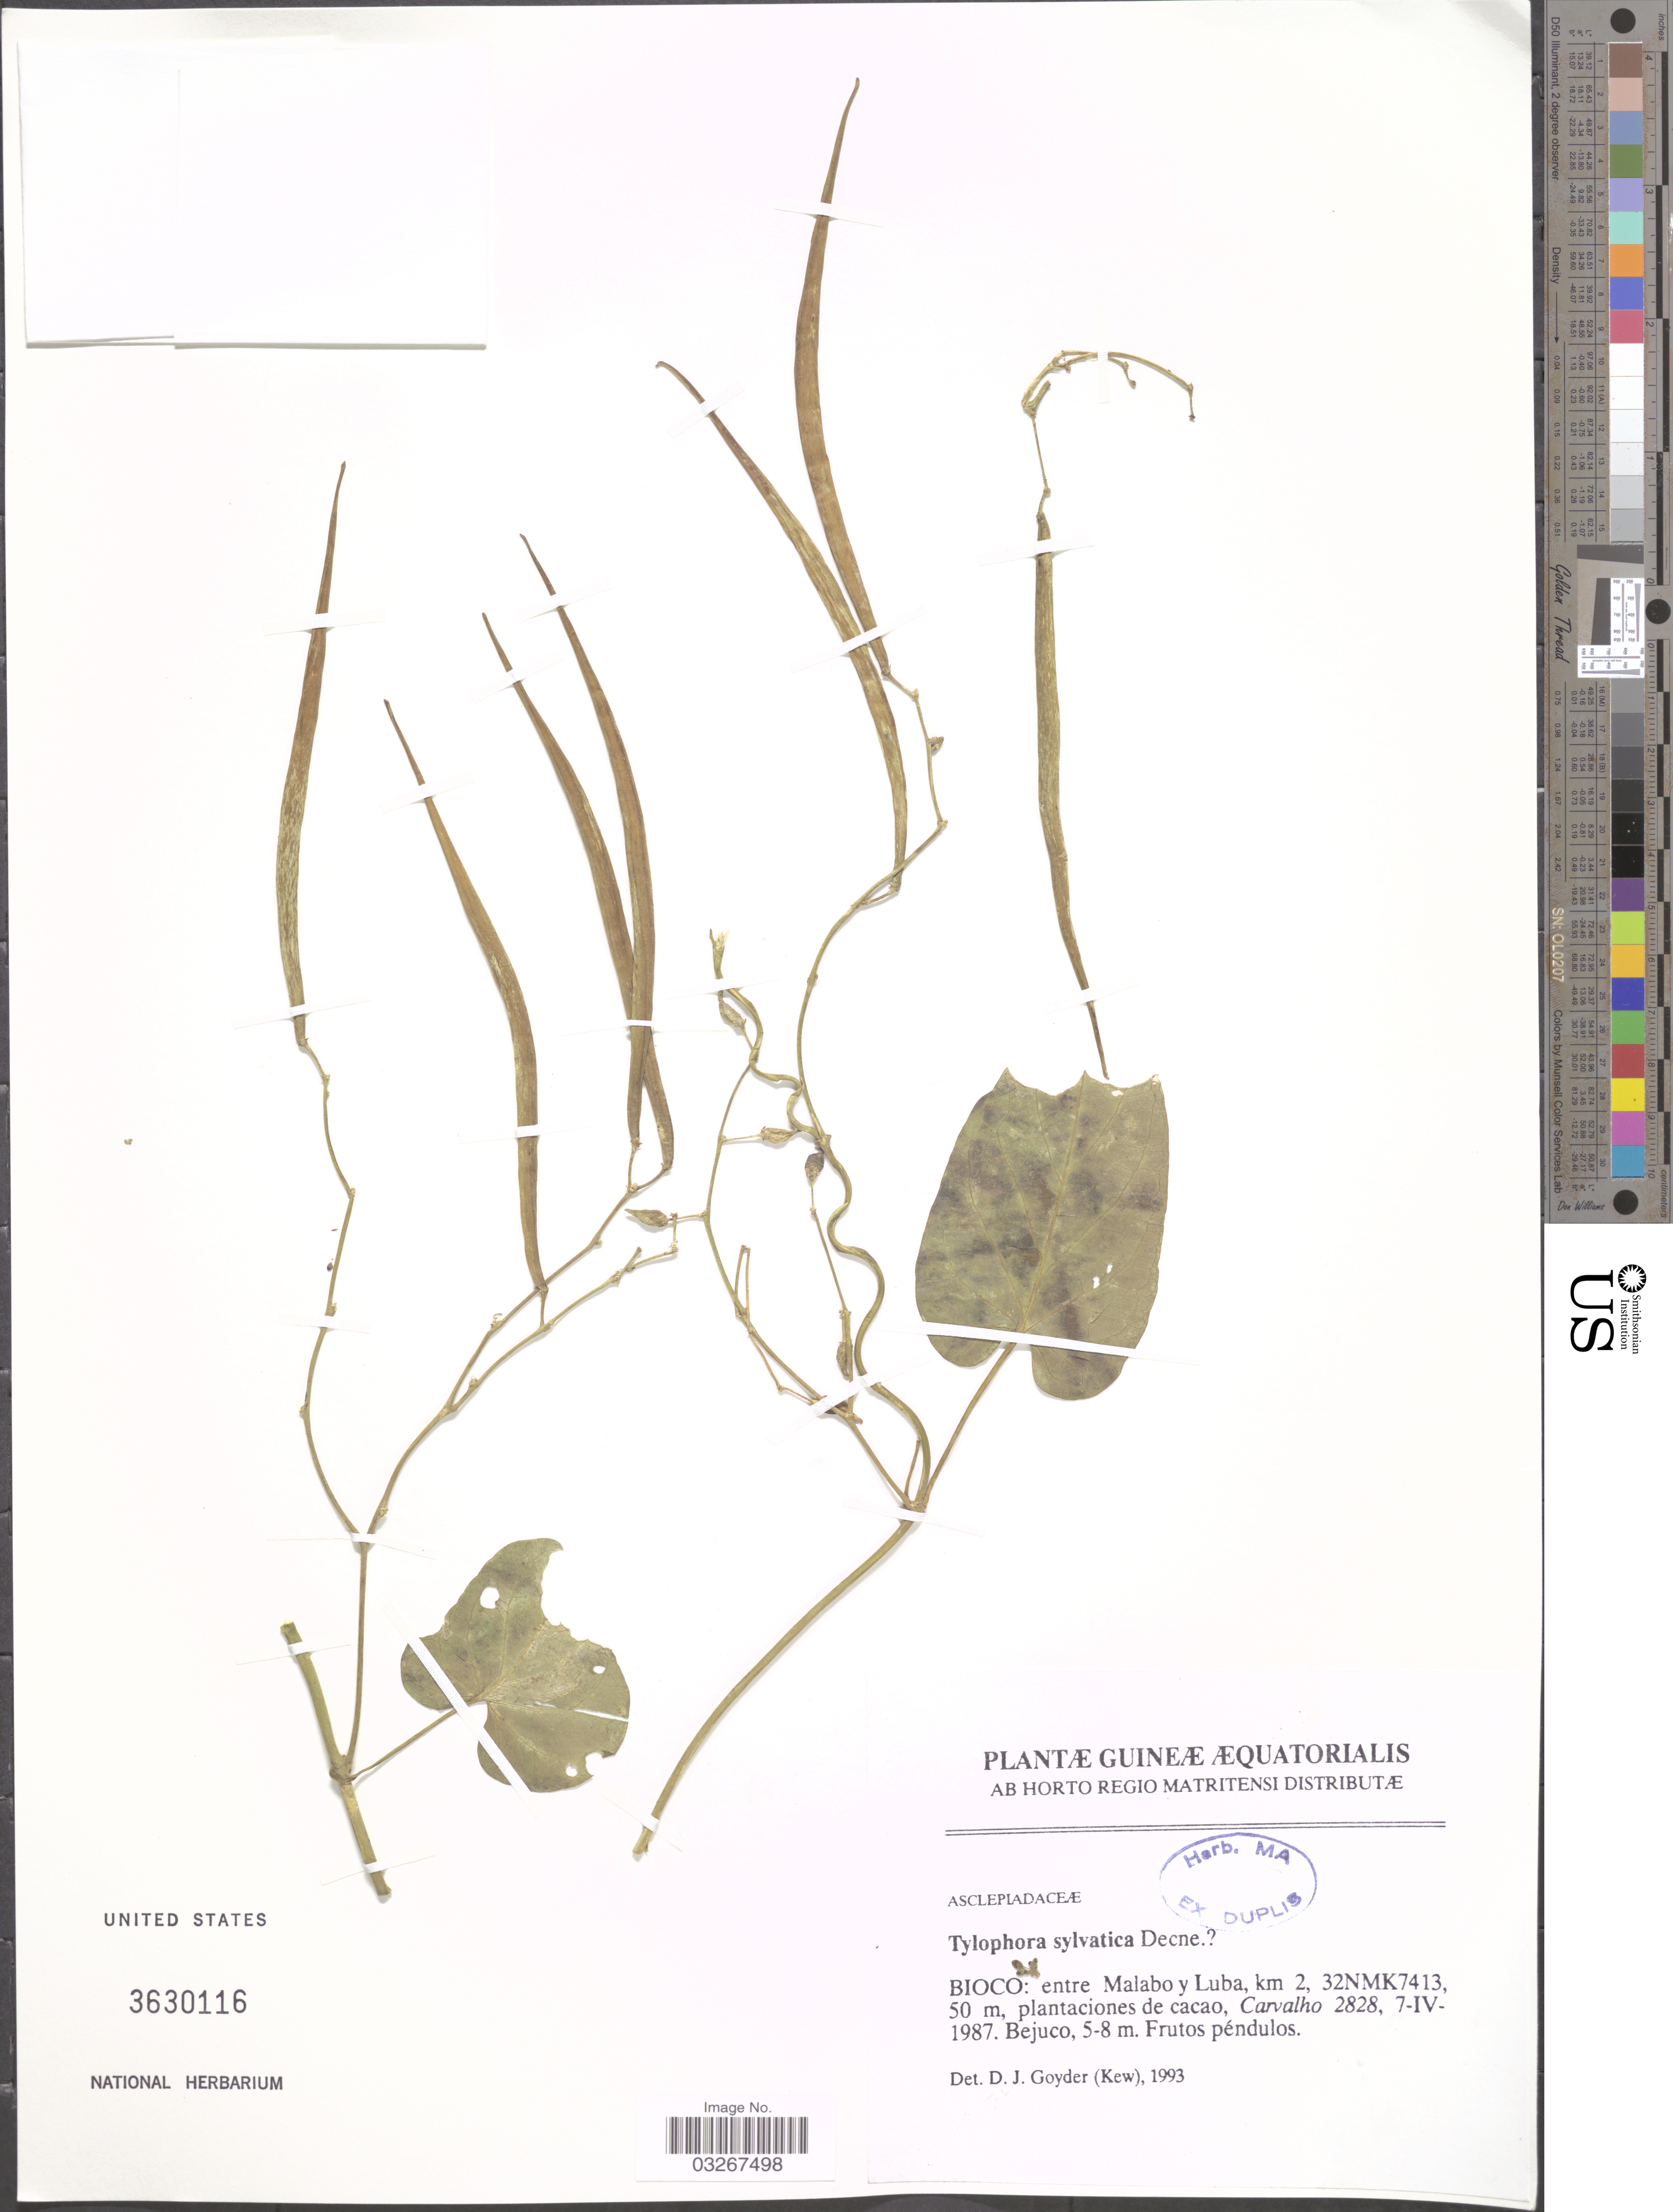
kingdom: Plantae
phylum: Tracheophyta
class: Magnoliopsida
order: Gentianales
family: Apocynaceae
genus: Tylophora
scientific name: Tylophora sylvatica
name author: Decne.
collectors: Carvalho, --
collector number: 2828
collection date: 1987-04-07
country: Equatorial Guinea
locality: Guineæ Æquatorialis, Bioco:entre Malabo y Luba, km 2, 32NMK7413.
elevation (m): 50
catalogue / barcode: US 3630116